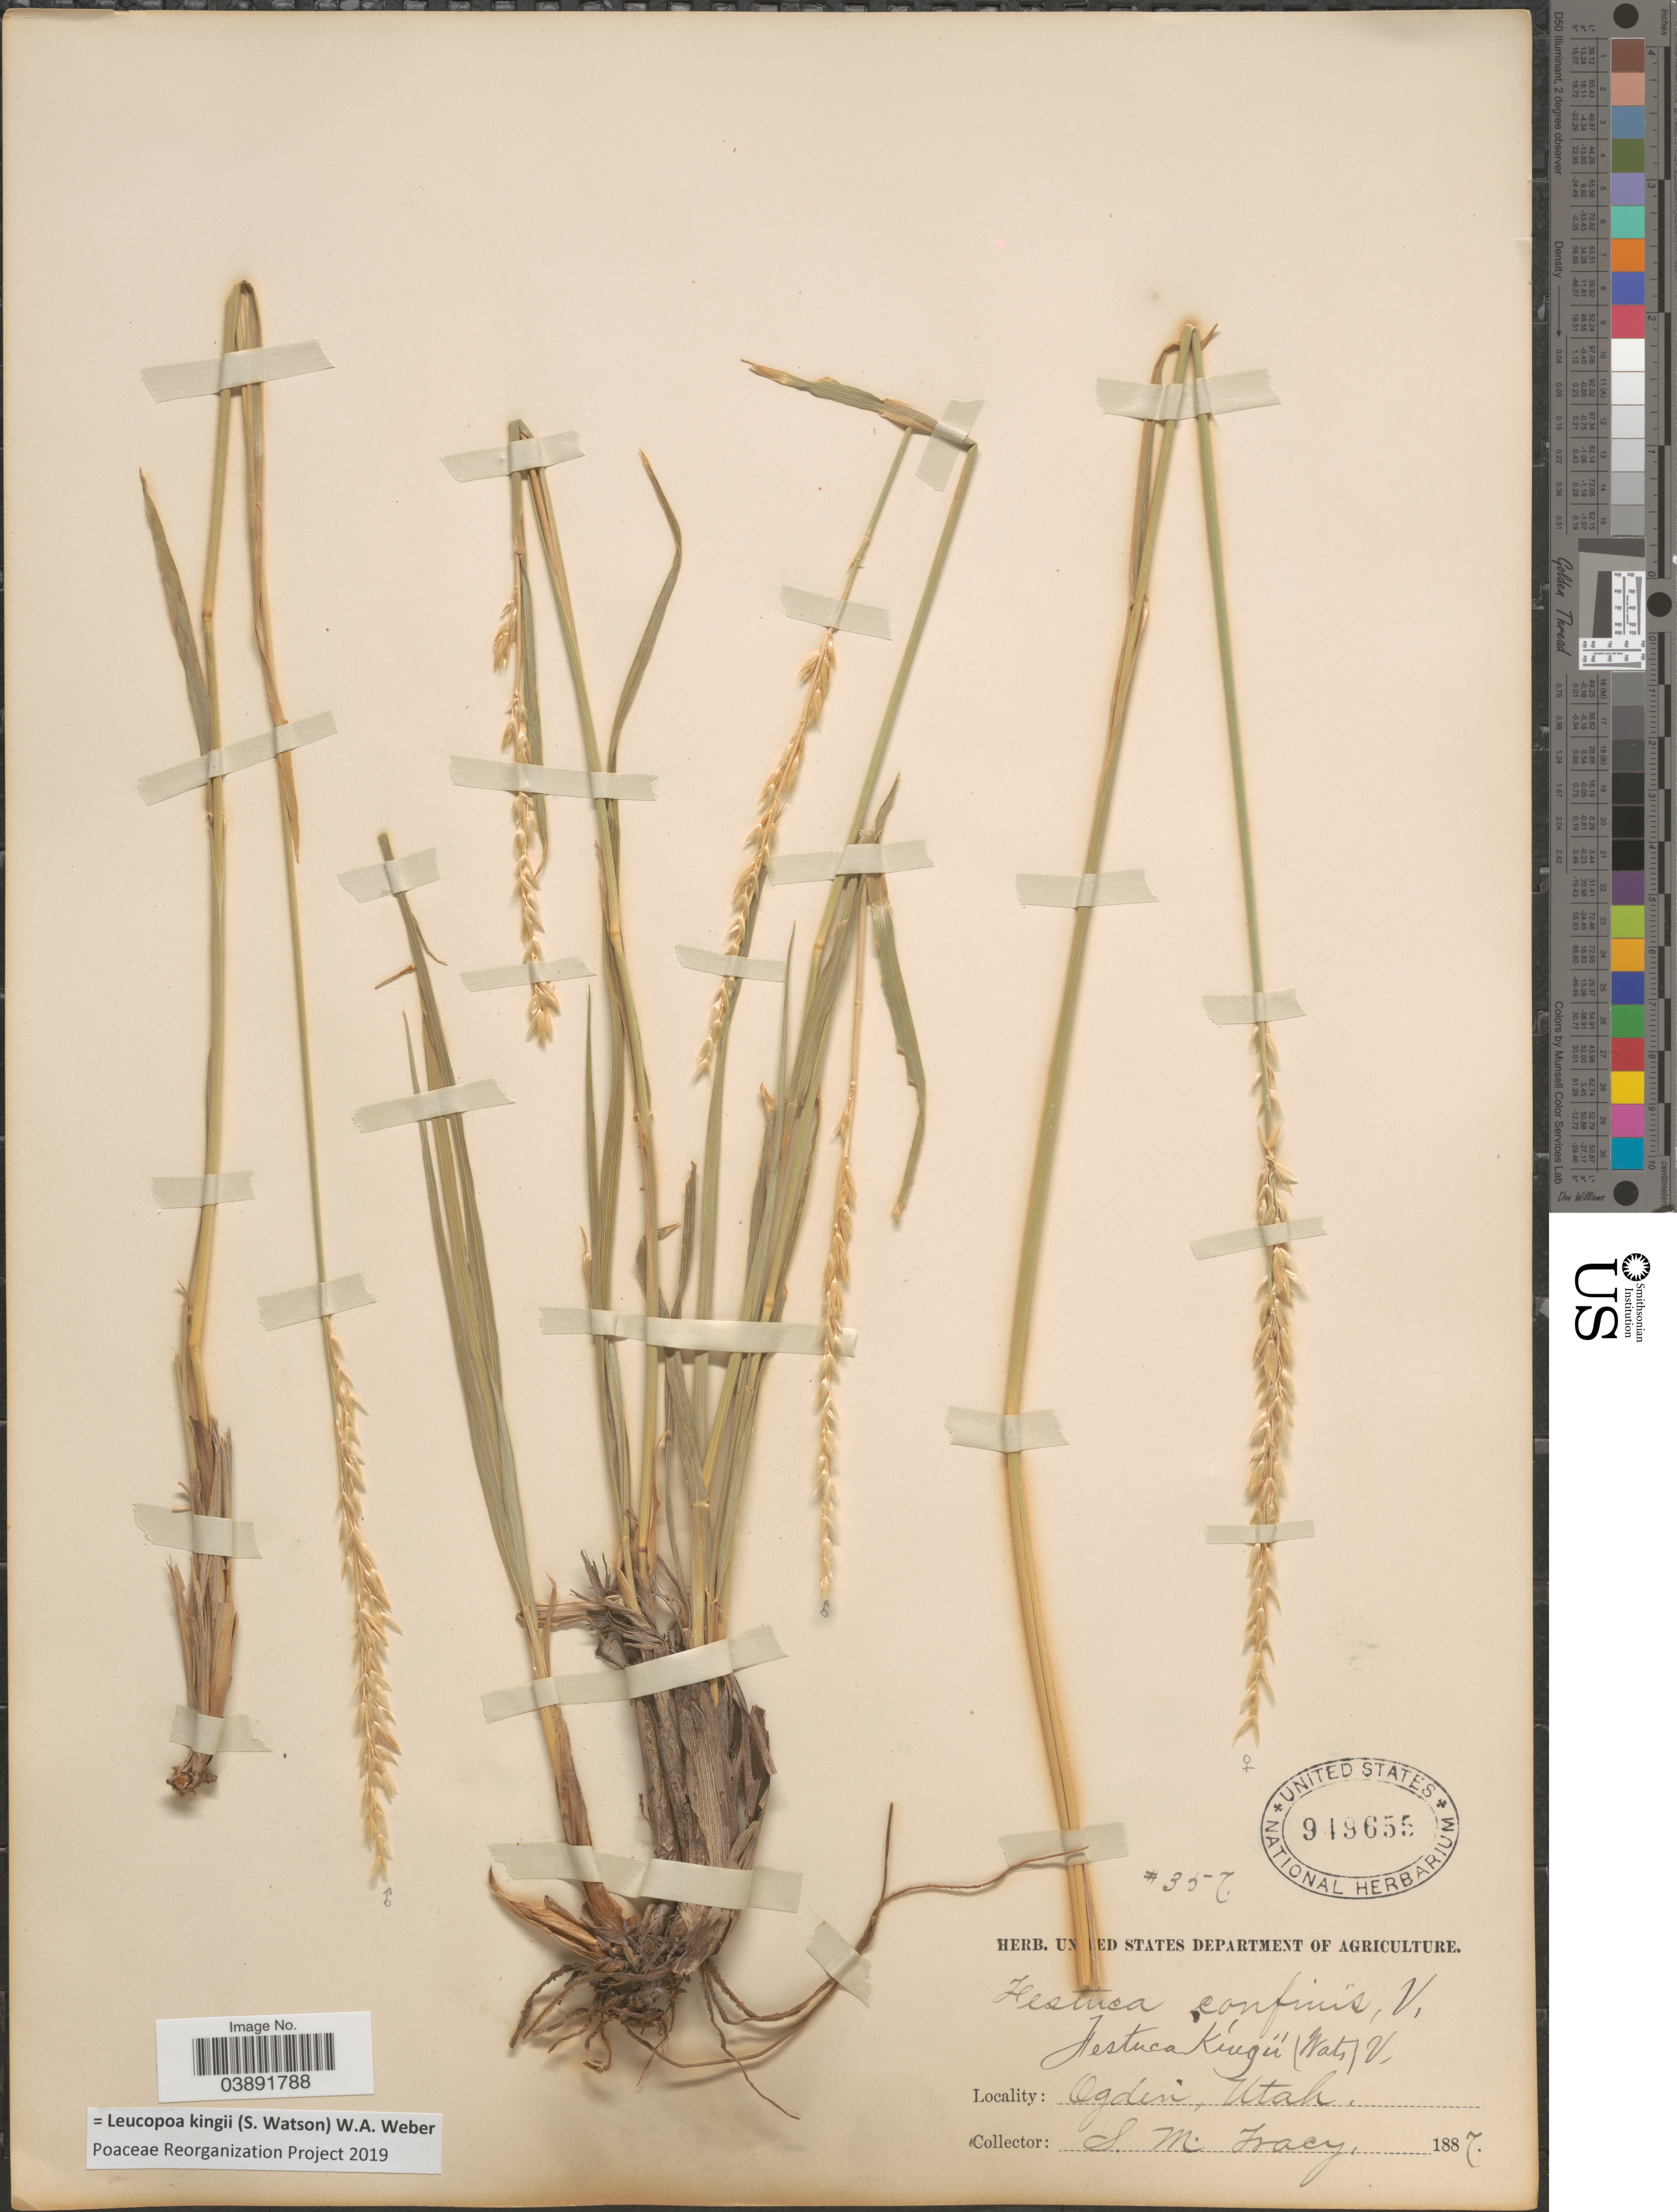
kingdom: Plantae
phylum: Tracheophyta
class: Liliopsida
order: Poales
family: Poaceae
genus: Hesperochloa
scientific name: Hesperochloa kingii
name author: (S. Watson) Rydb.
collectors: S. M. Tracy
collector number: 357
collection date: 1887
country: United States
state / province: Utah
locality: Ogden.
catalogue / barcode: US 949655